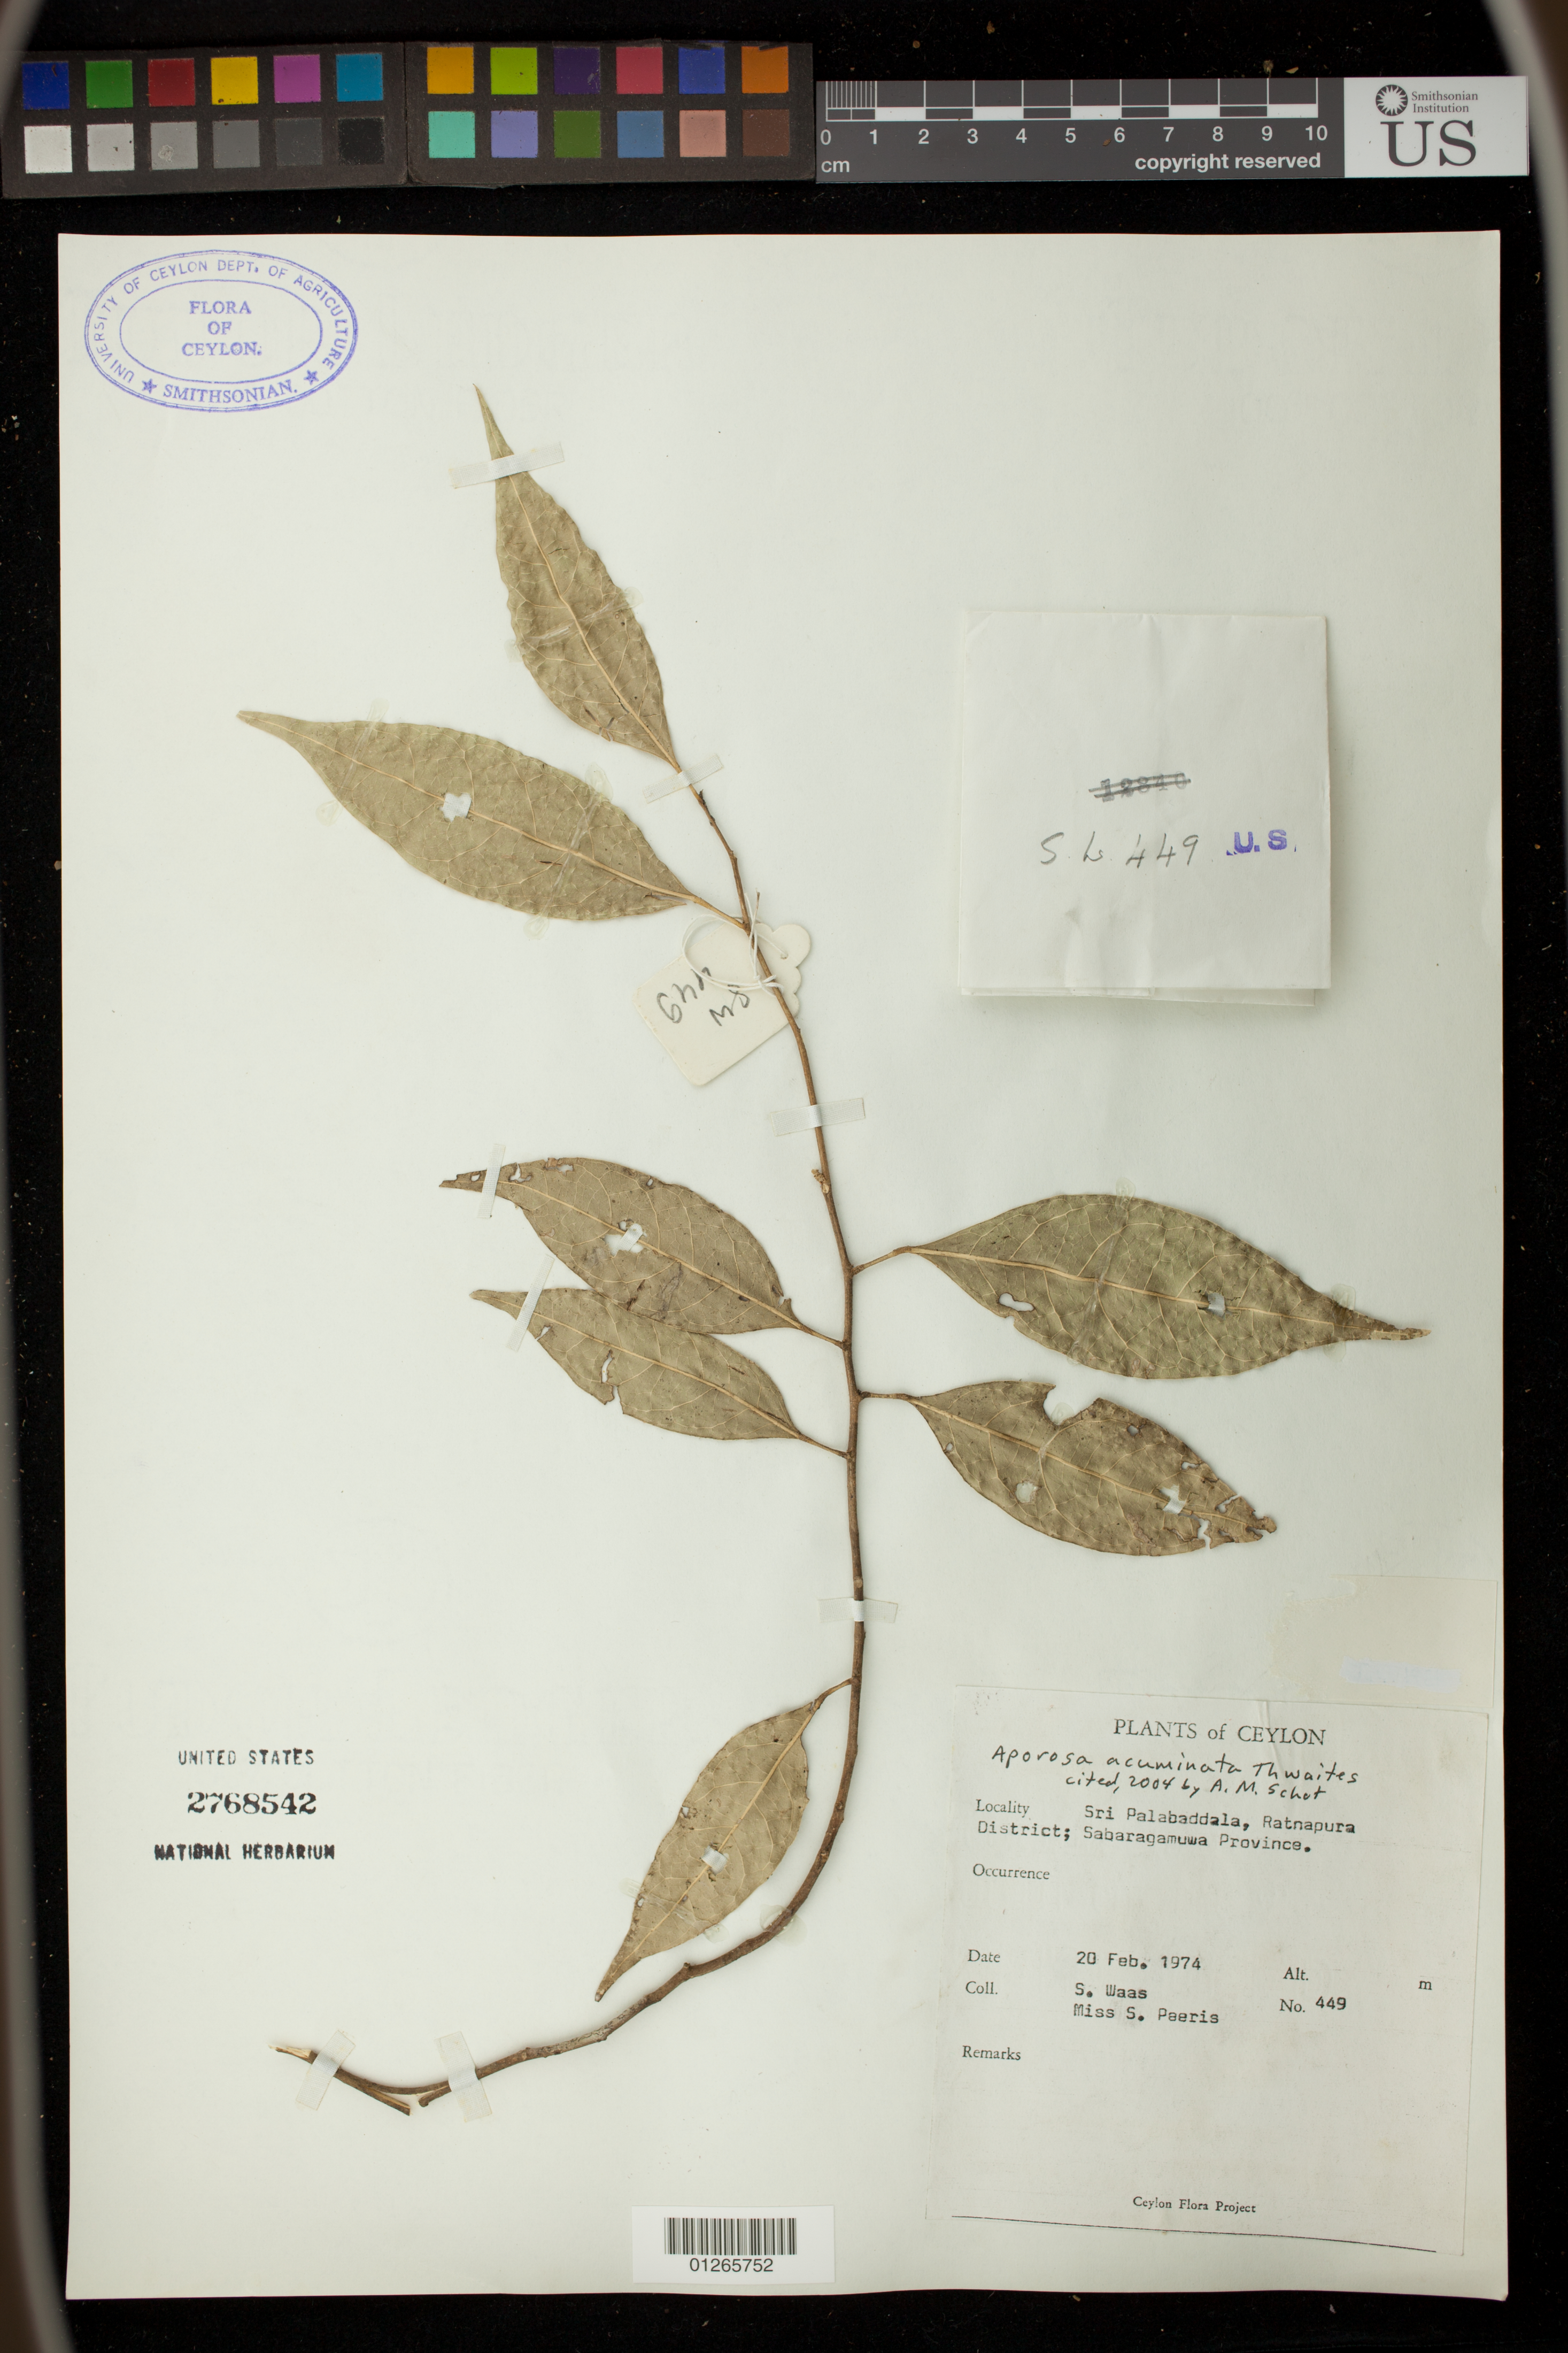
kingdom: Plantae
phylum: Tracheophyta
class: Magnoliopsida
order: Malpighiales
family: Phyllanthaceae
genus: Aporosa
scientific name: Aporosa acuminata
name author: Thwaites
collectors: S. Waas & S. Peeris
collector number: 449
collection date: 1974-02-20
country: Sri Lanka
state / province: Sabaragamuwa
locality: Sri Palabaddala, Ratnapura District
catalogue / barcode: US 2768542